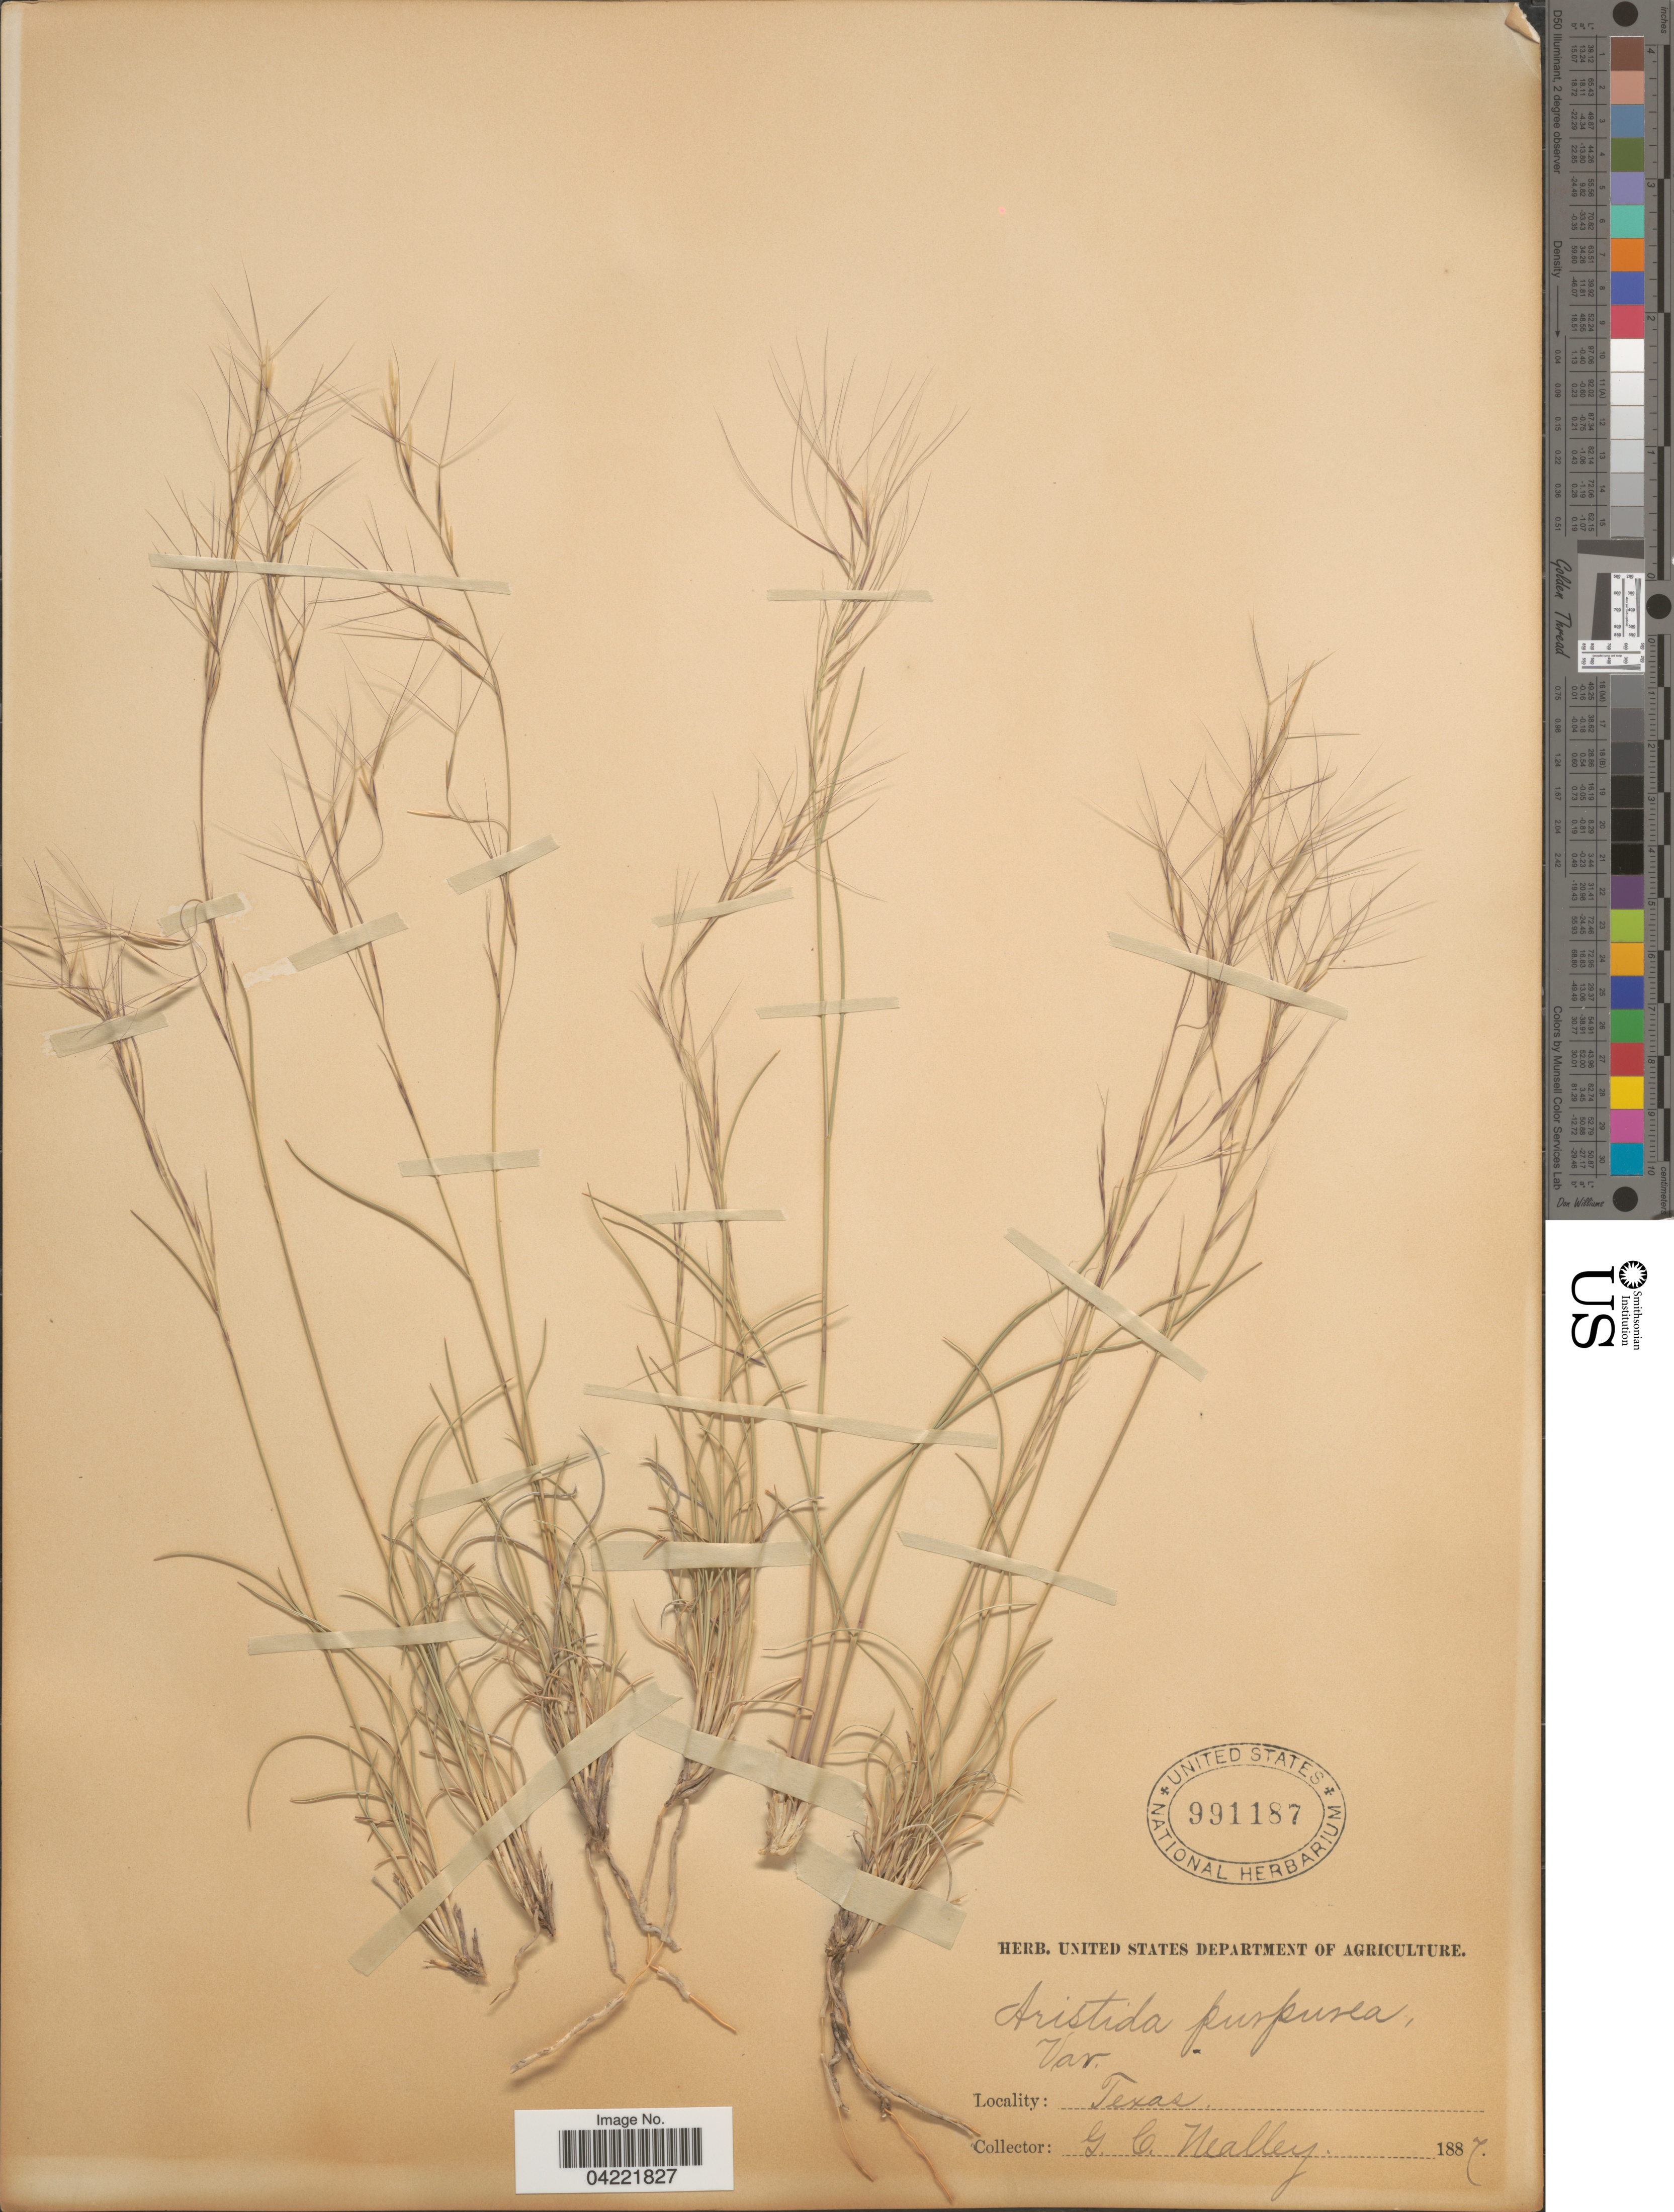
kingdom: Plantae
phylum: Tracheophyta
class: Liliopsida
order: Poales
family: Poaceae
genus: Aristida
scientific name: Aristida purpurea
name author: Nutt.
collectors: G. C. Nealley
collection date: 1887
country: United States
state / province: Texas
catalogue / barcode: US 991187